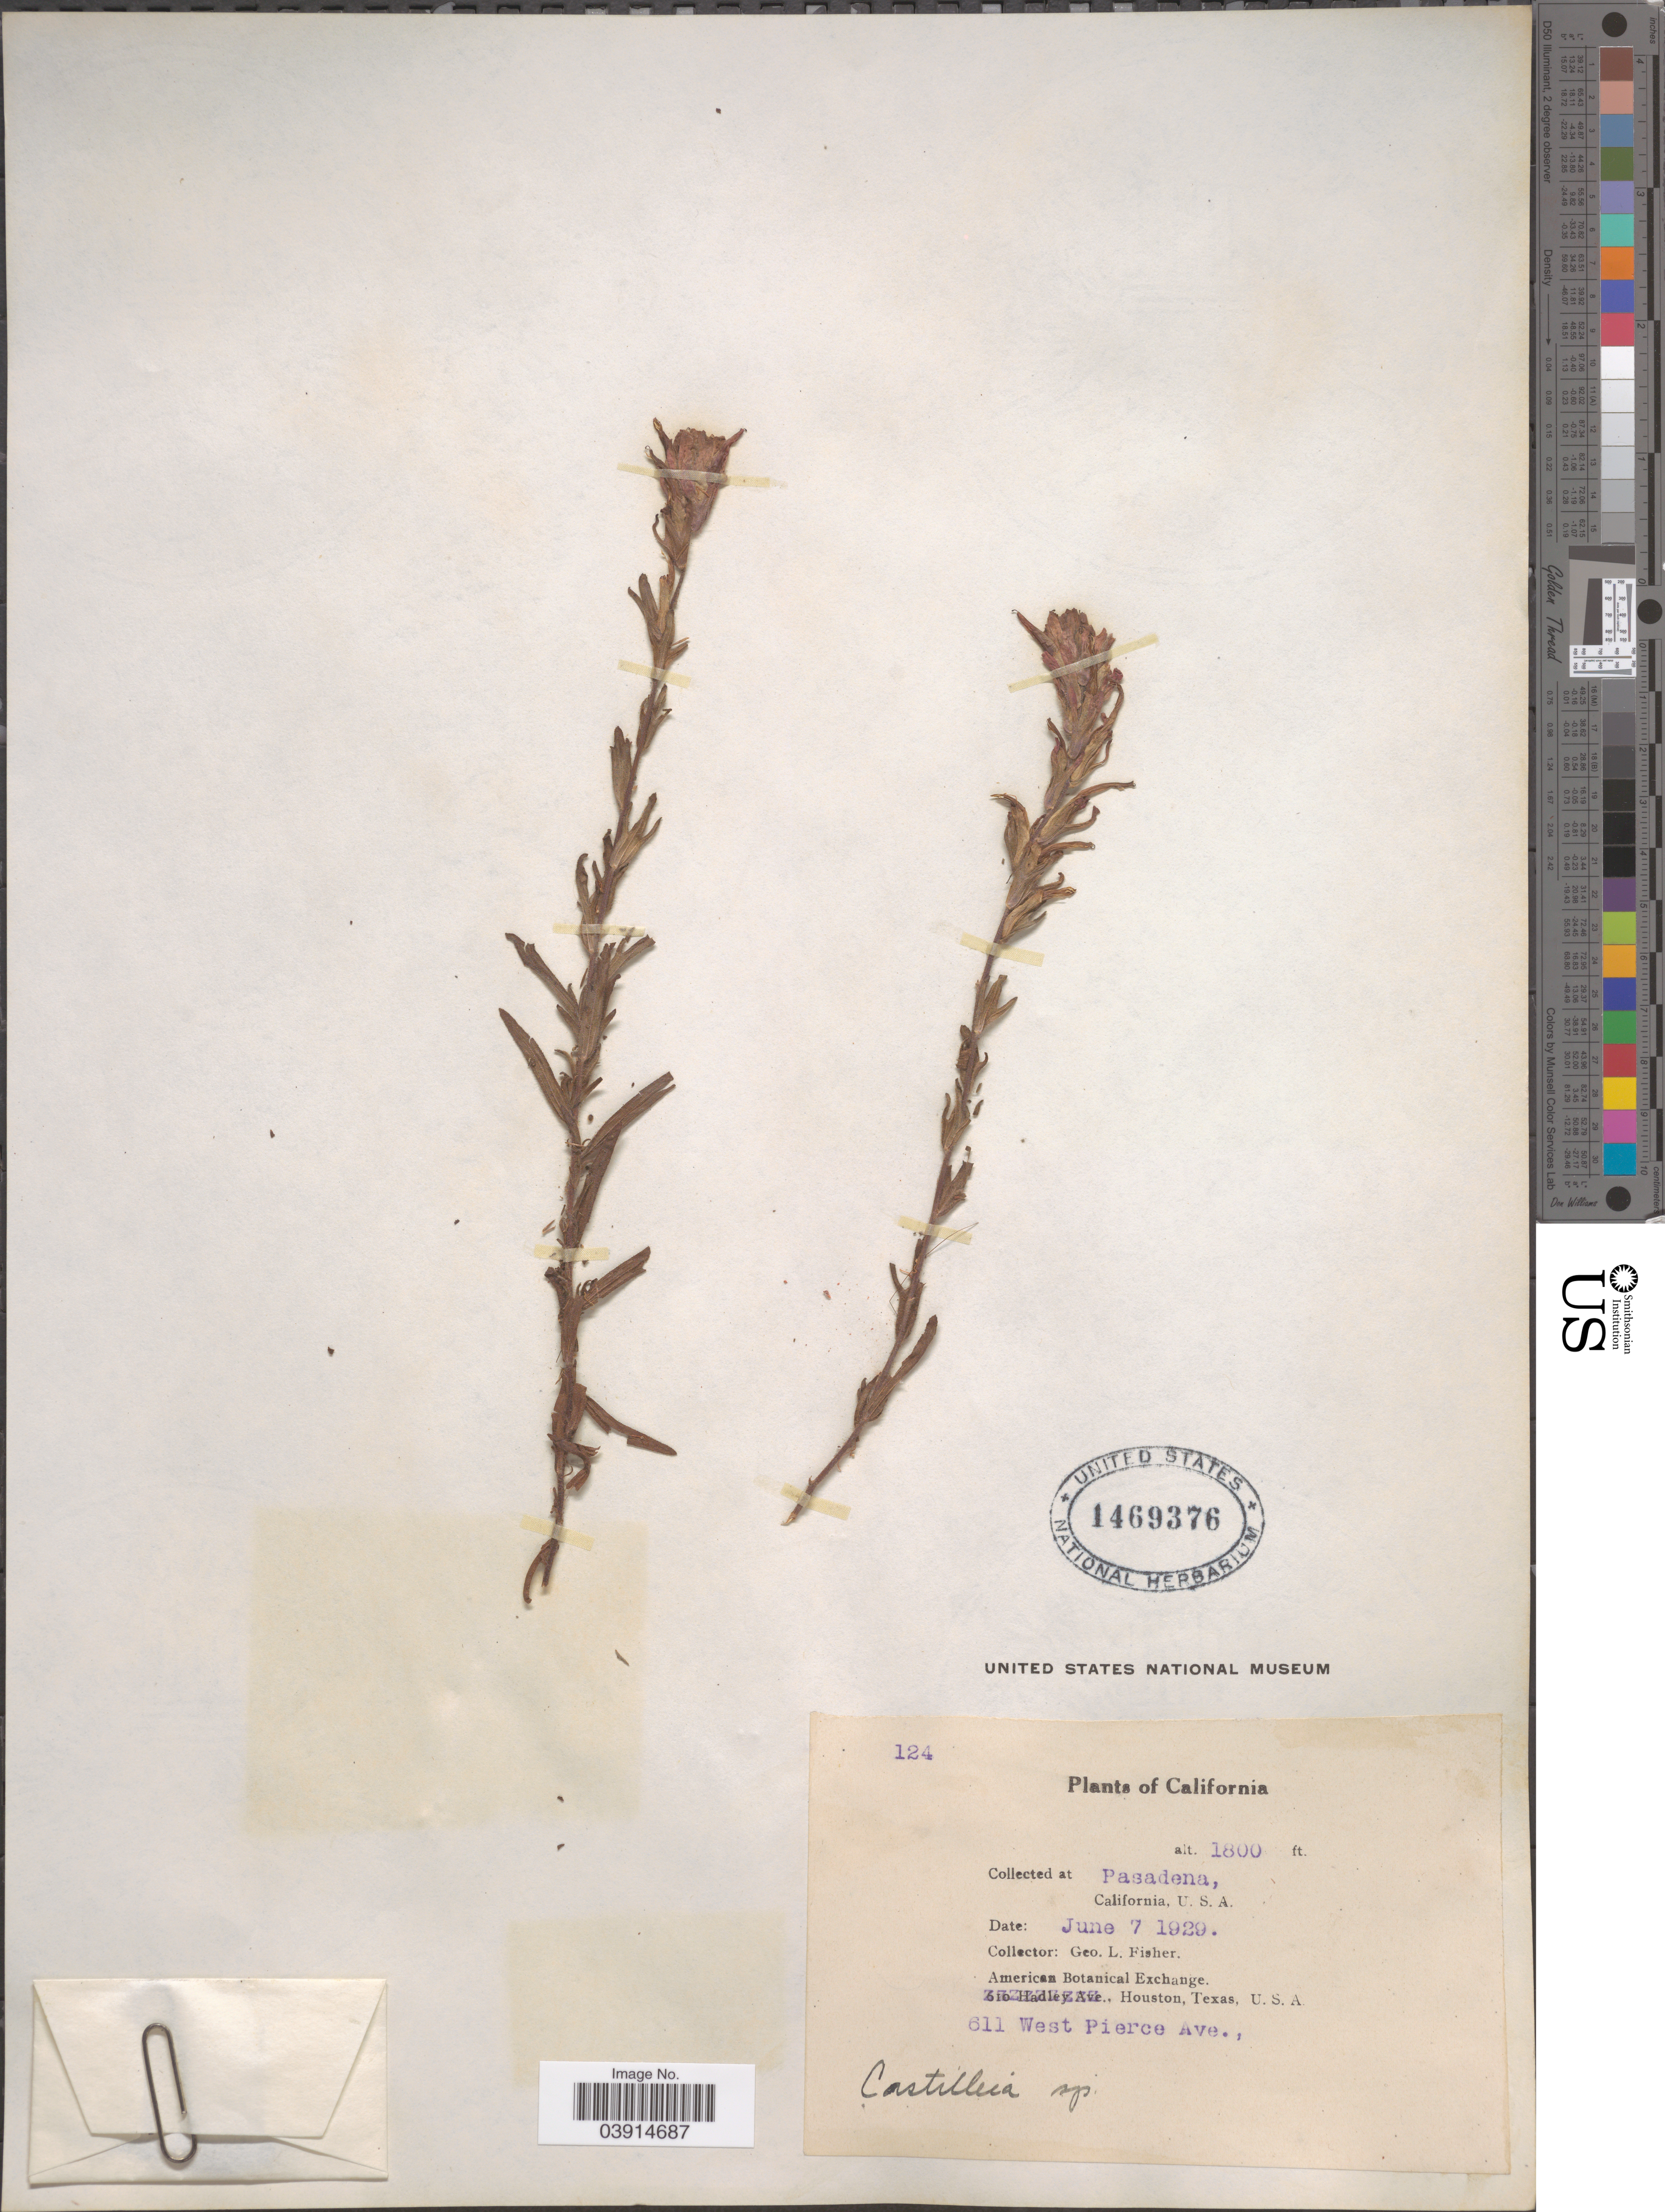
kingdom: Plantae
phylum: Tracheophyta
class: Magnoliopsida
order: Lamiales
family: Orobanchaceae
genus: Castilleja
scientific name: Castilleja sp.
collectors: G. L. Fisher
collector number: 124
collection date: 1929-06-07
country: United States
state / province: California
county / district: Los Angeles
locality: Pasadena.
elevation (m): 549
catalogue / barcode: US 1469376